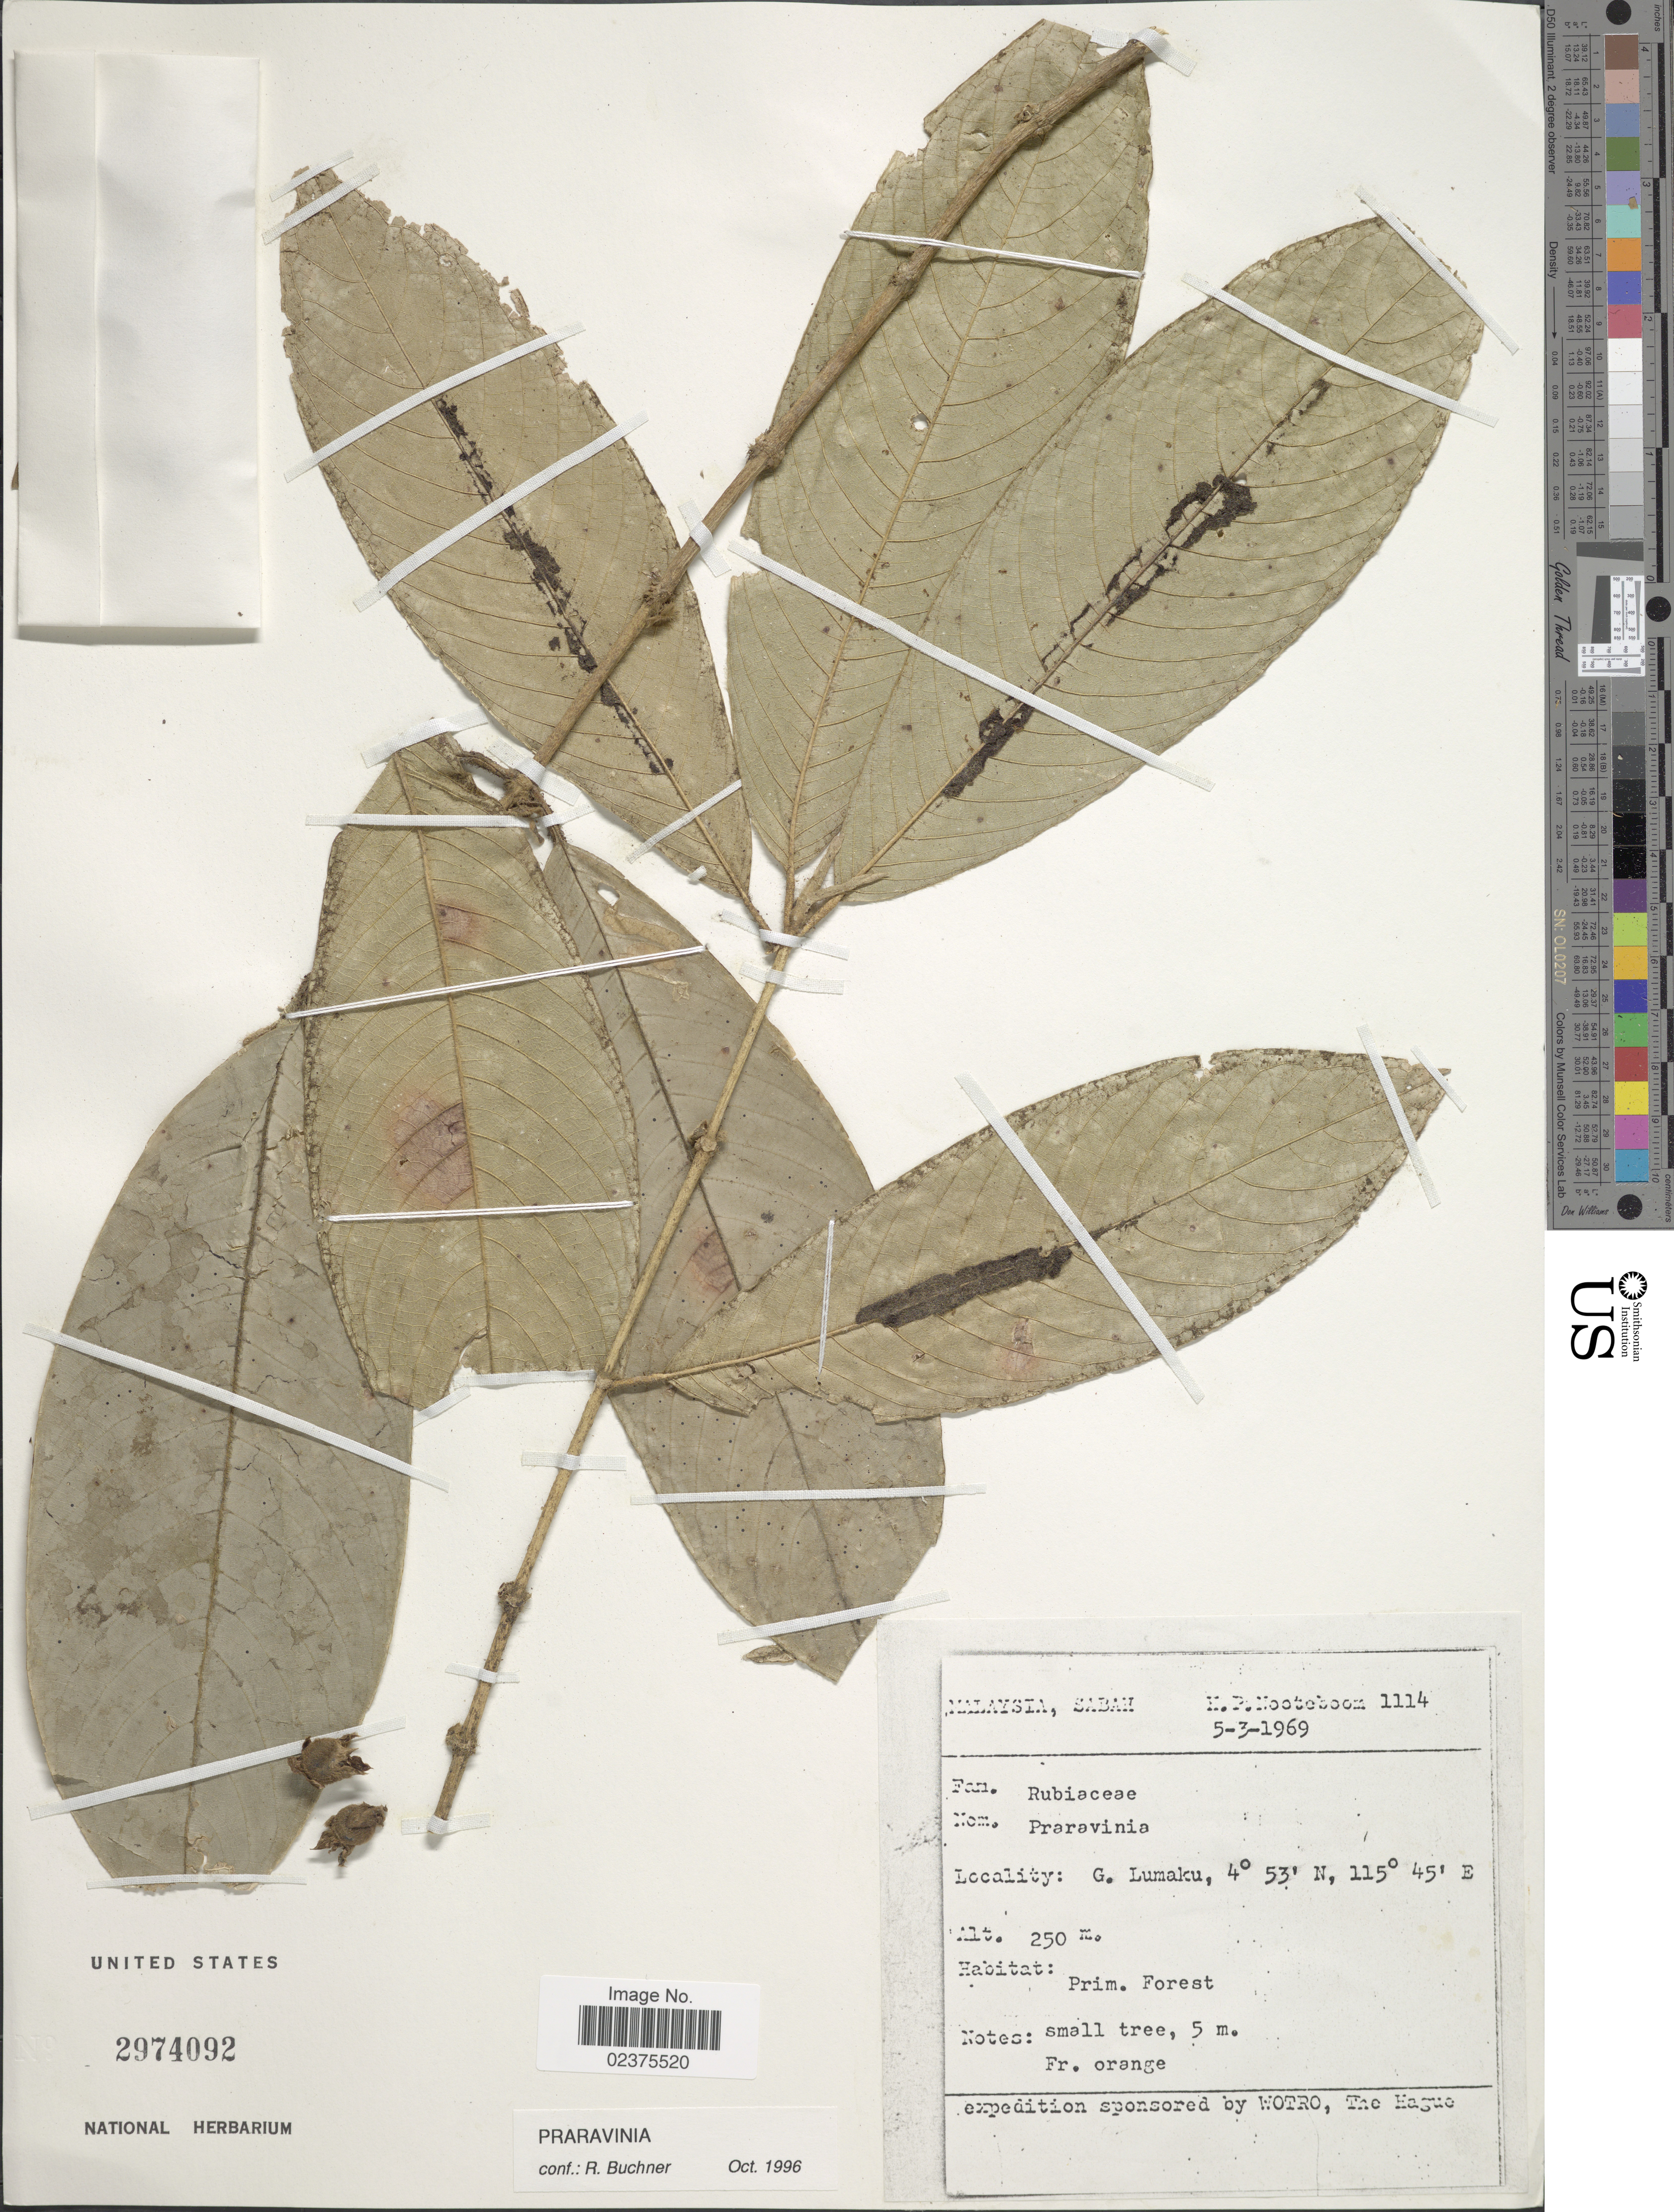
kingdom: Plantae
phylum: Tracheophyta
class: Magnoliopsida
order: Gentianales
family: Rubiaceae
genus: Praravinia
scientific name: Praravinia sp.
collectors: H. P. Nooteboom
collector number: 1114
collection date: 1969-03-05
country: Malaysia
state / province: Sabah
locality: Malaysia, Sabah, G. Lumaku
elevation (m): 250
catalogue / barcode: US 2974092